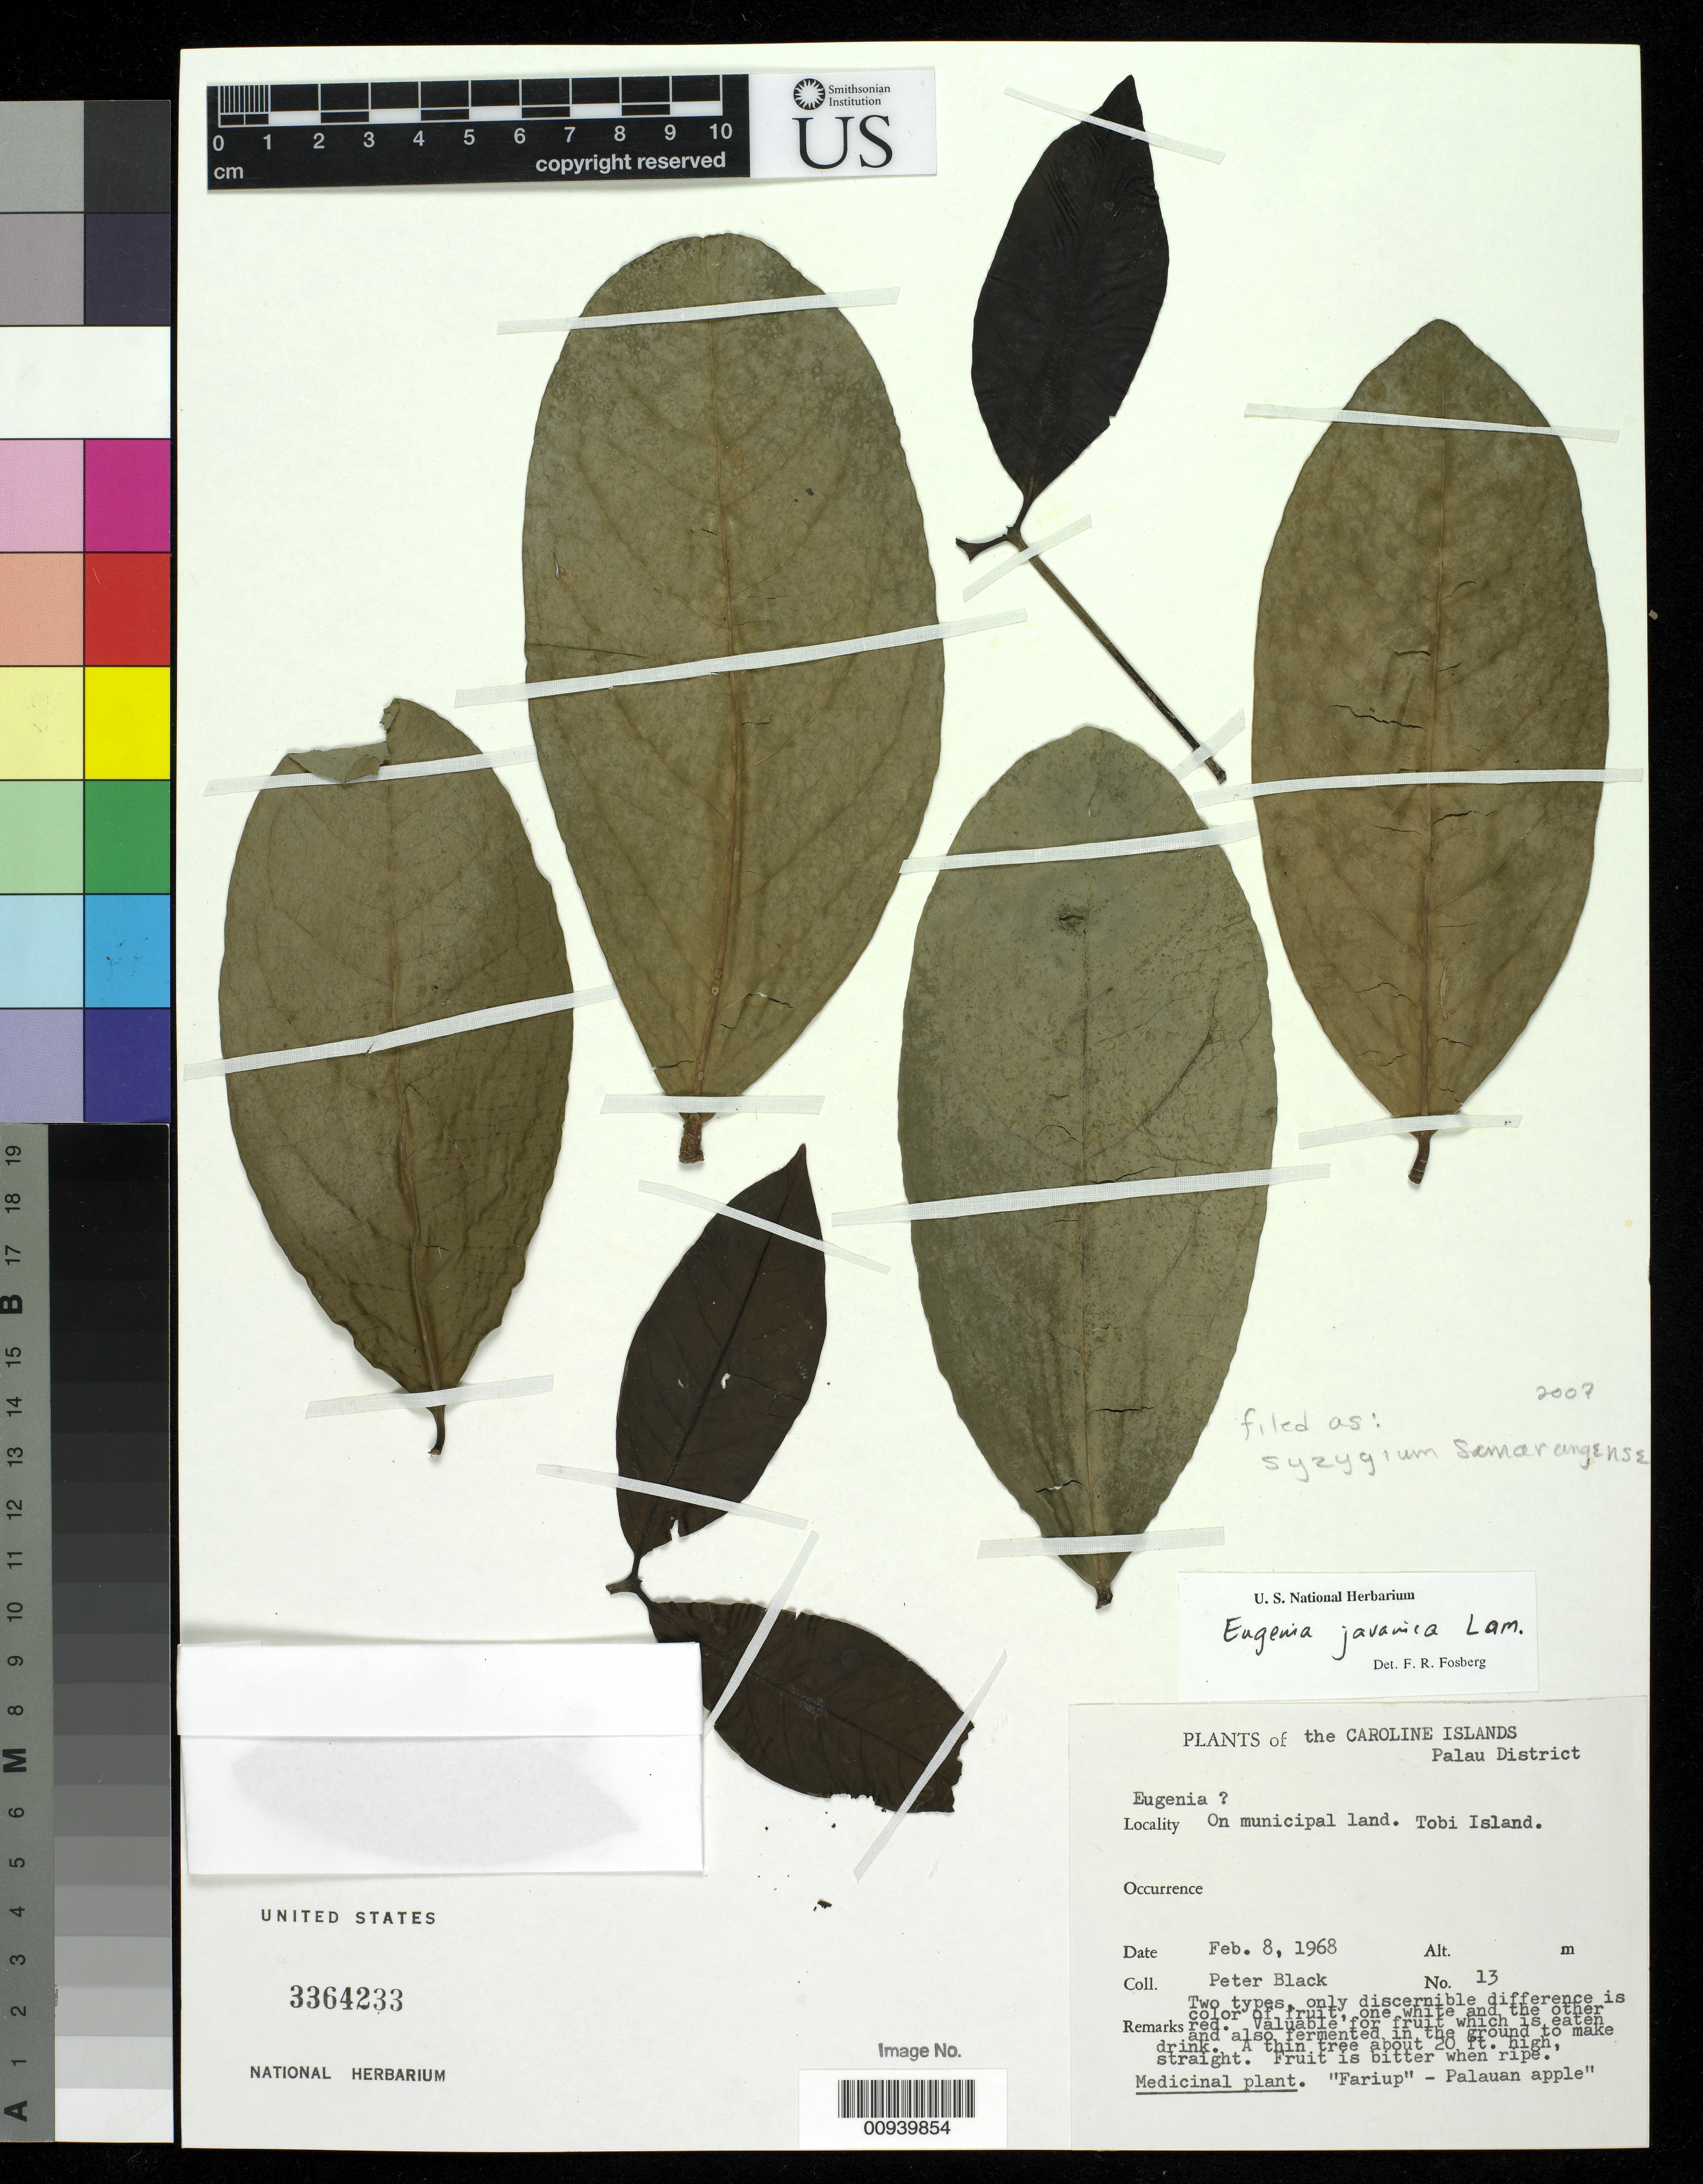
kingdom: Plantae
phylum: Tracheophyta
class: Magnoliopsida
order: Myrtales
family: Myrtaceae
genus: Syzygium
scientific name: Syzygium samarangense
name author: (Blume) Merr. & L.M. Perry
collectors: -- Black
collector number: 13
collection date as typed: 08 Feb 1968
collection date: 1968-02-08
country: Palau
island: Tobi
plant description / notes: Cited by Byng et al., Phytotaxa 427(2): 124. 2019.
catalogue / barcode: US 3364233